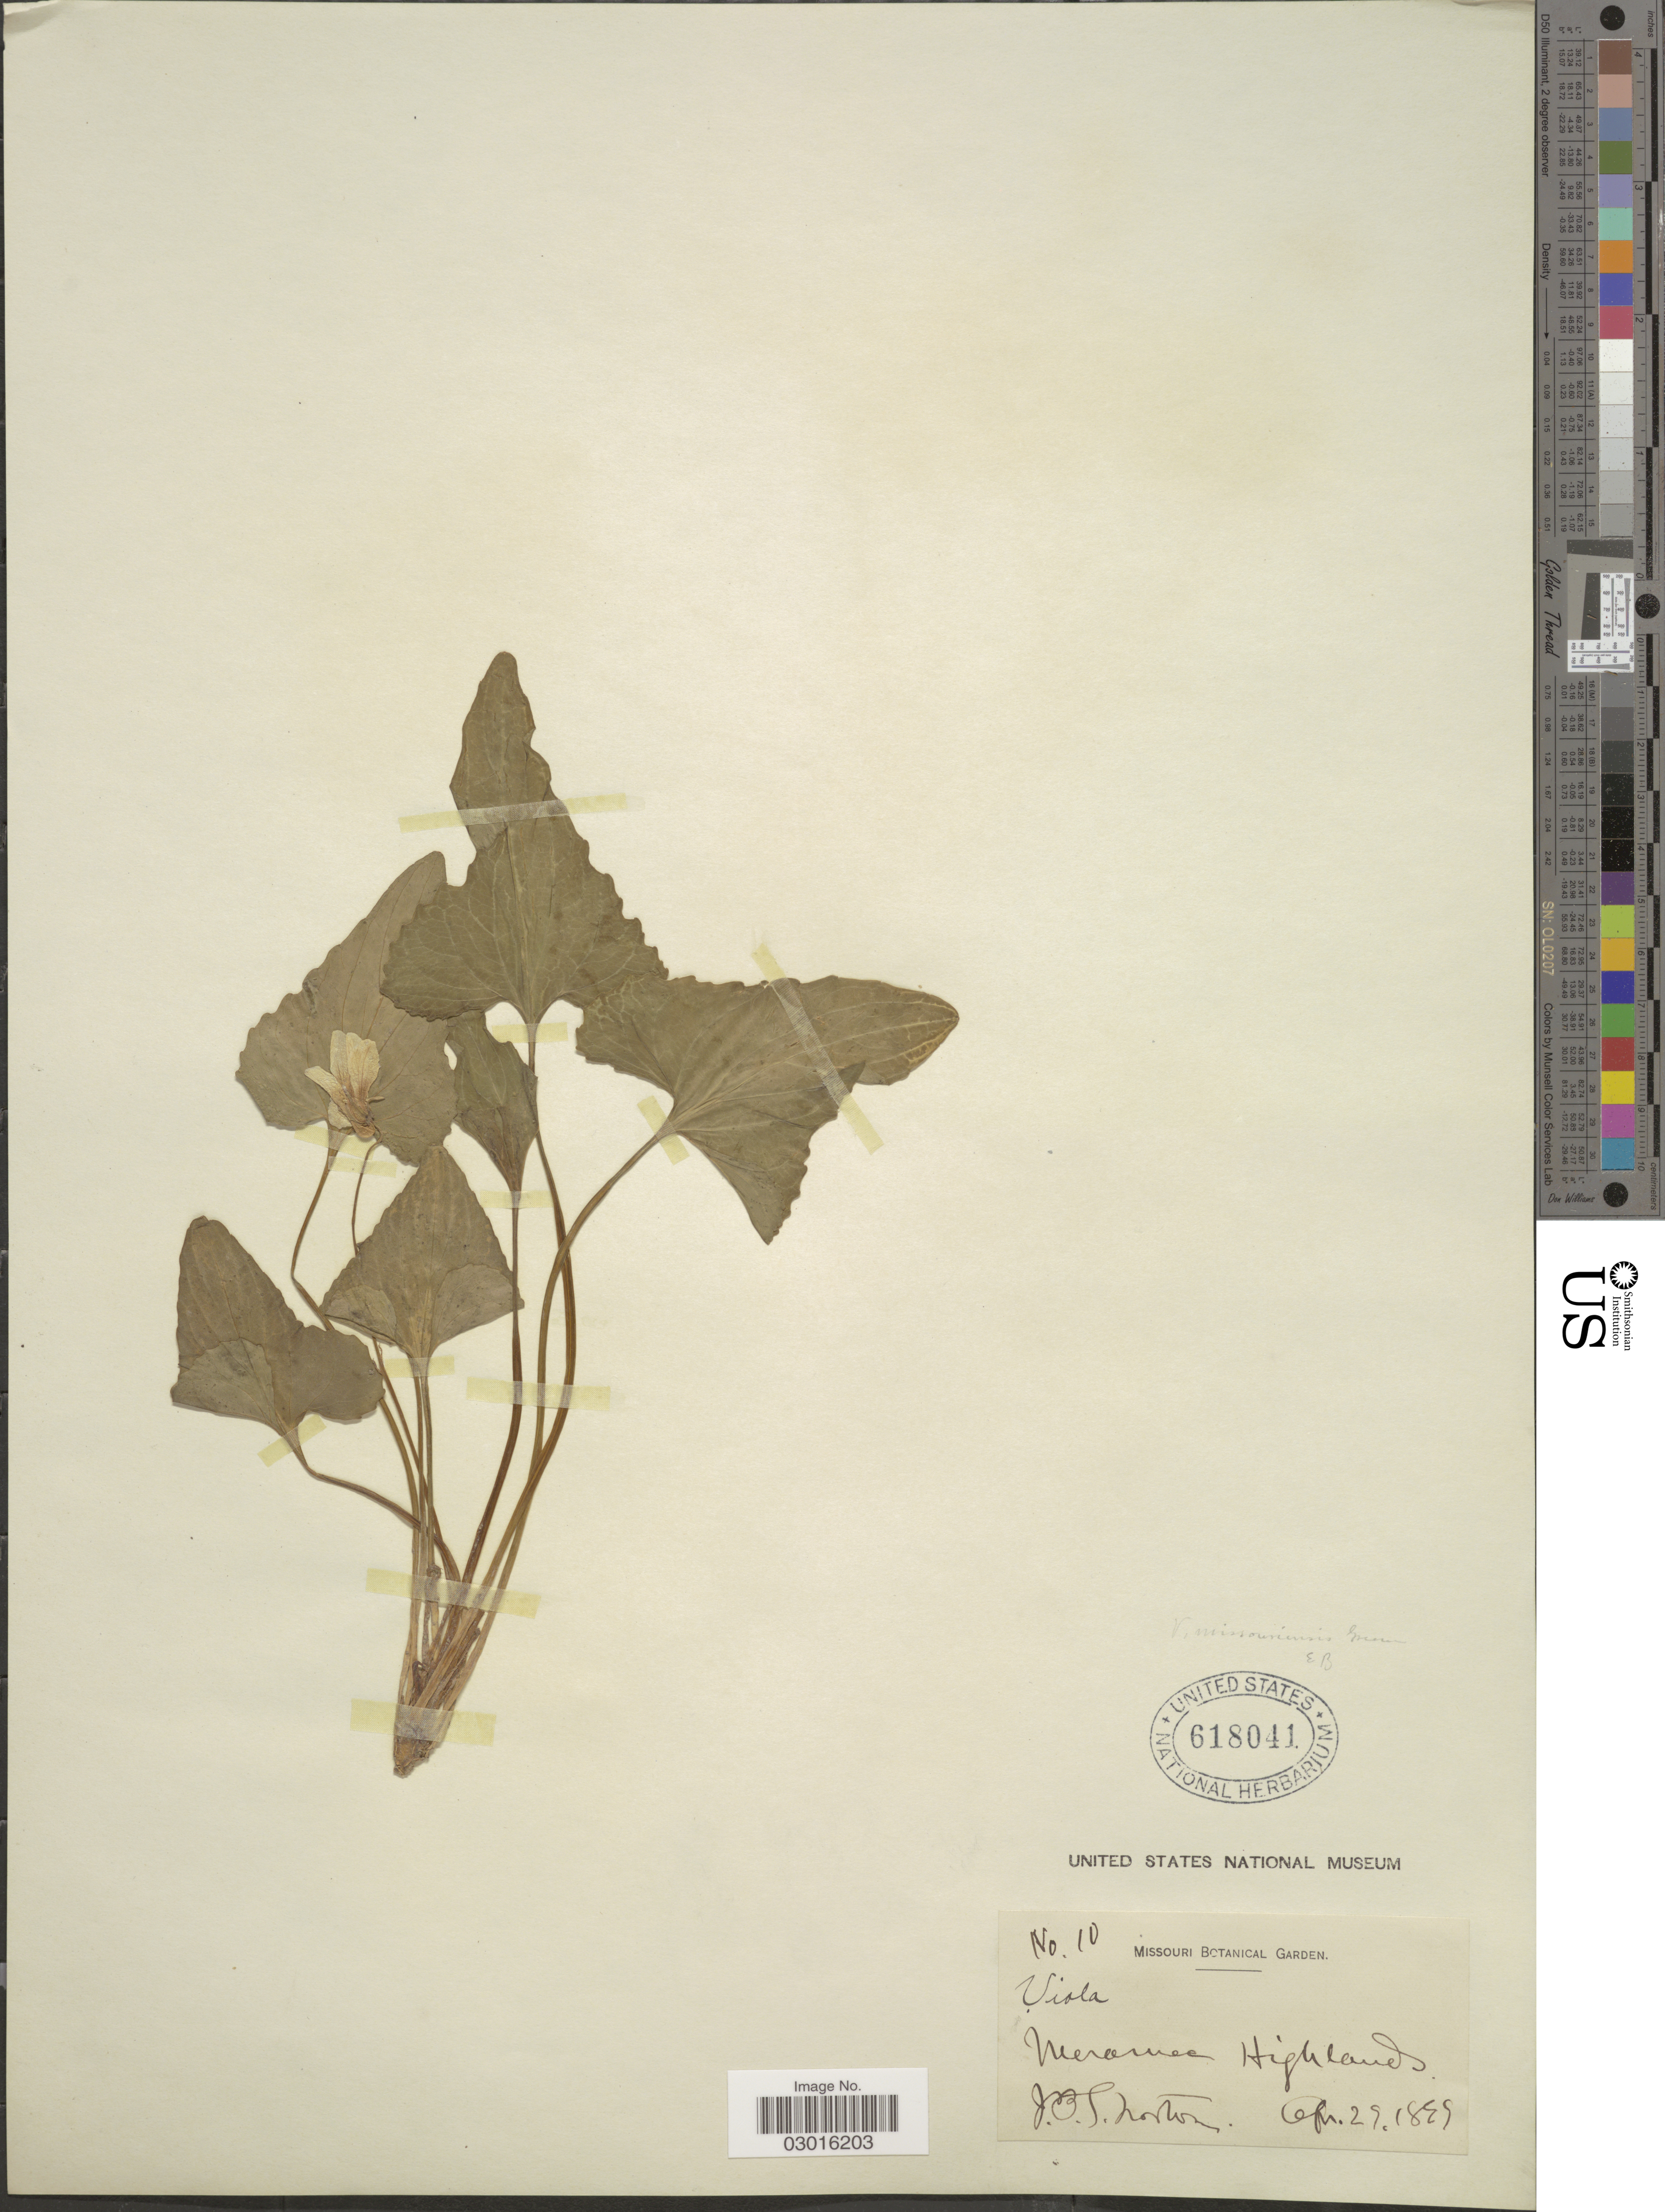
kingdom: Plantae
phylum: Tracheophyta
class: Magnoliopsida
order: Malpighiales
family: Violaceae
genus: Viola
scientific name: Viola missouriensis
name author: Greene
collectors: J. B. S. Norton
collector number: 10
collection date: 1899-04-29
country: United States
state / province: Missouri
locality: Meramec Highlands.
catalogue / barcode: US 618041